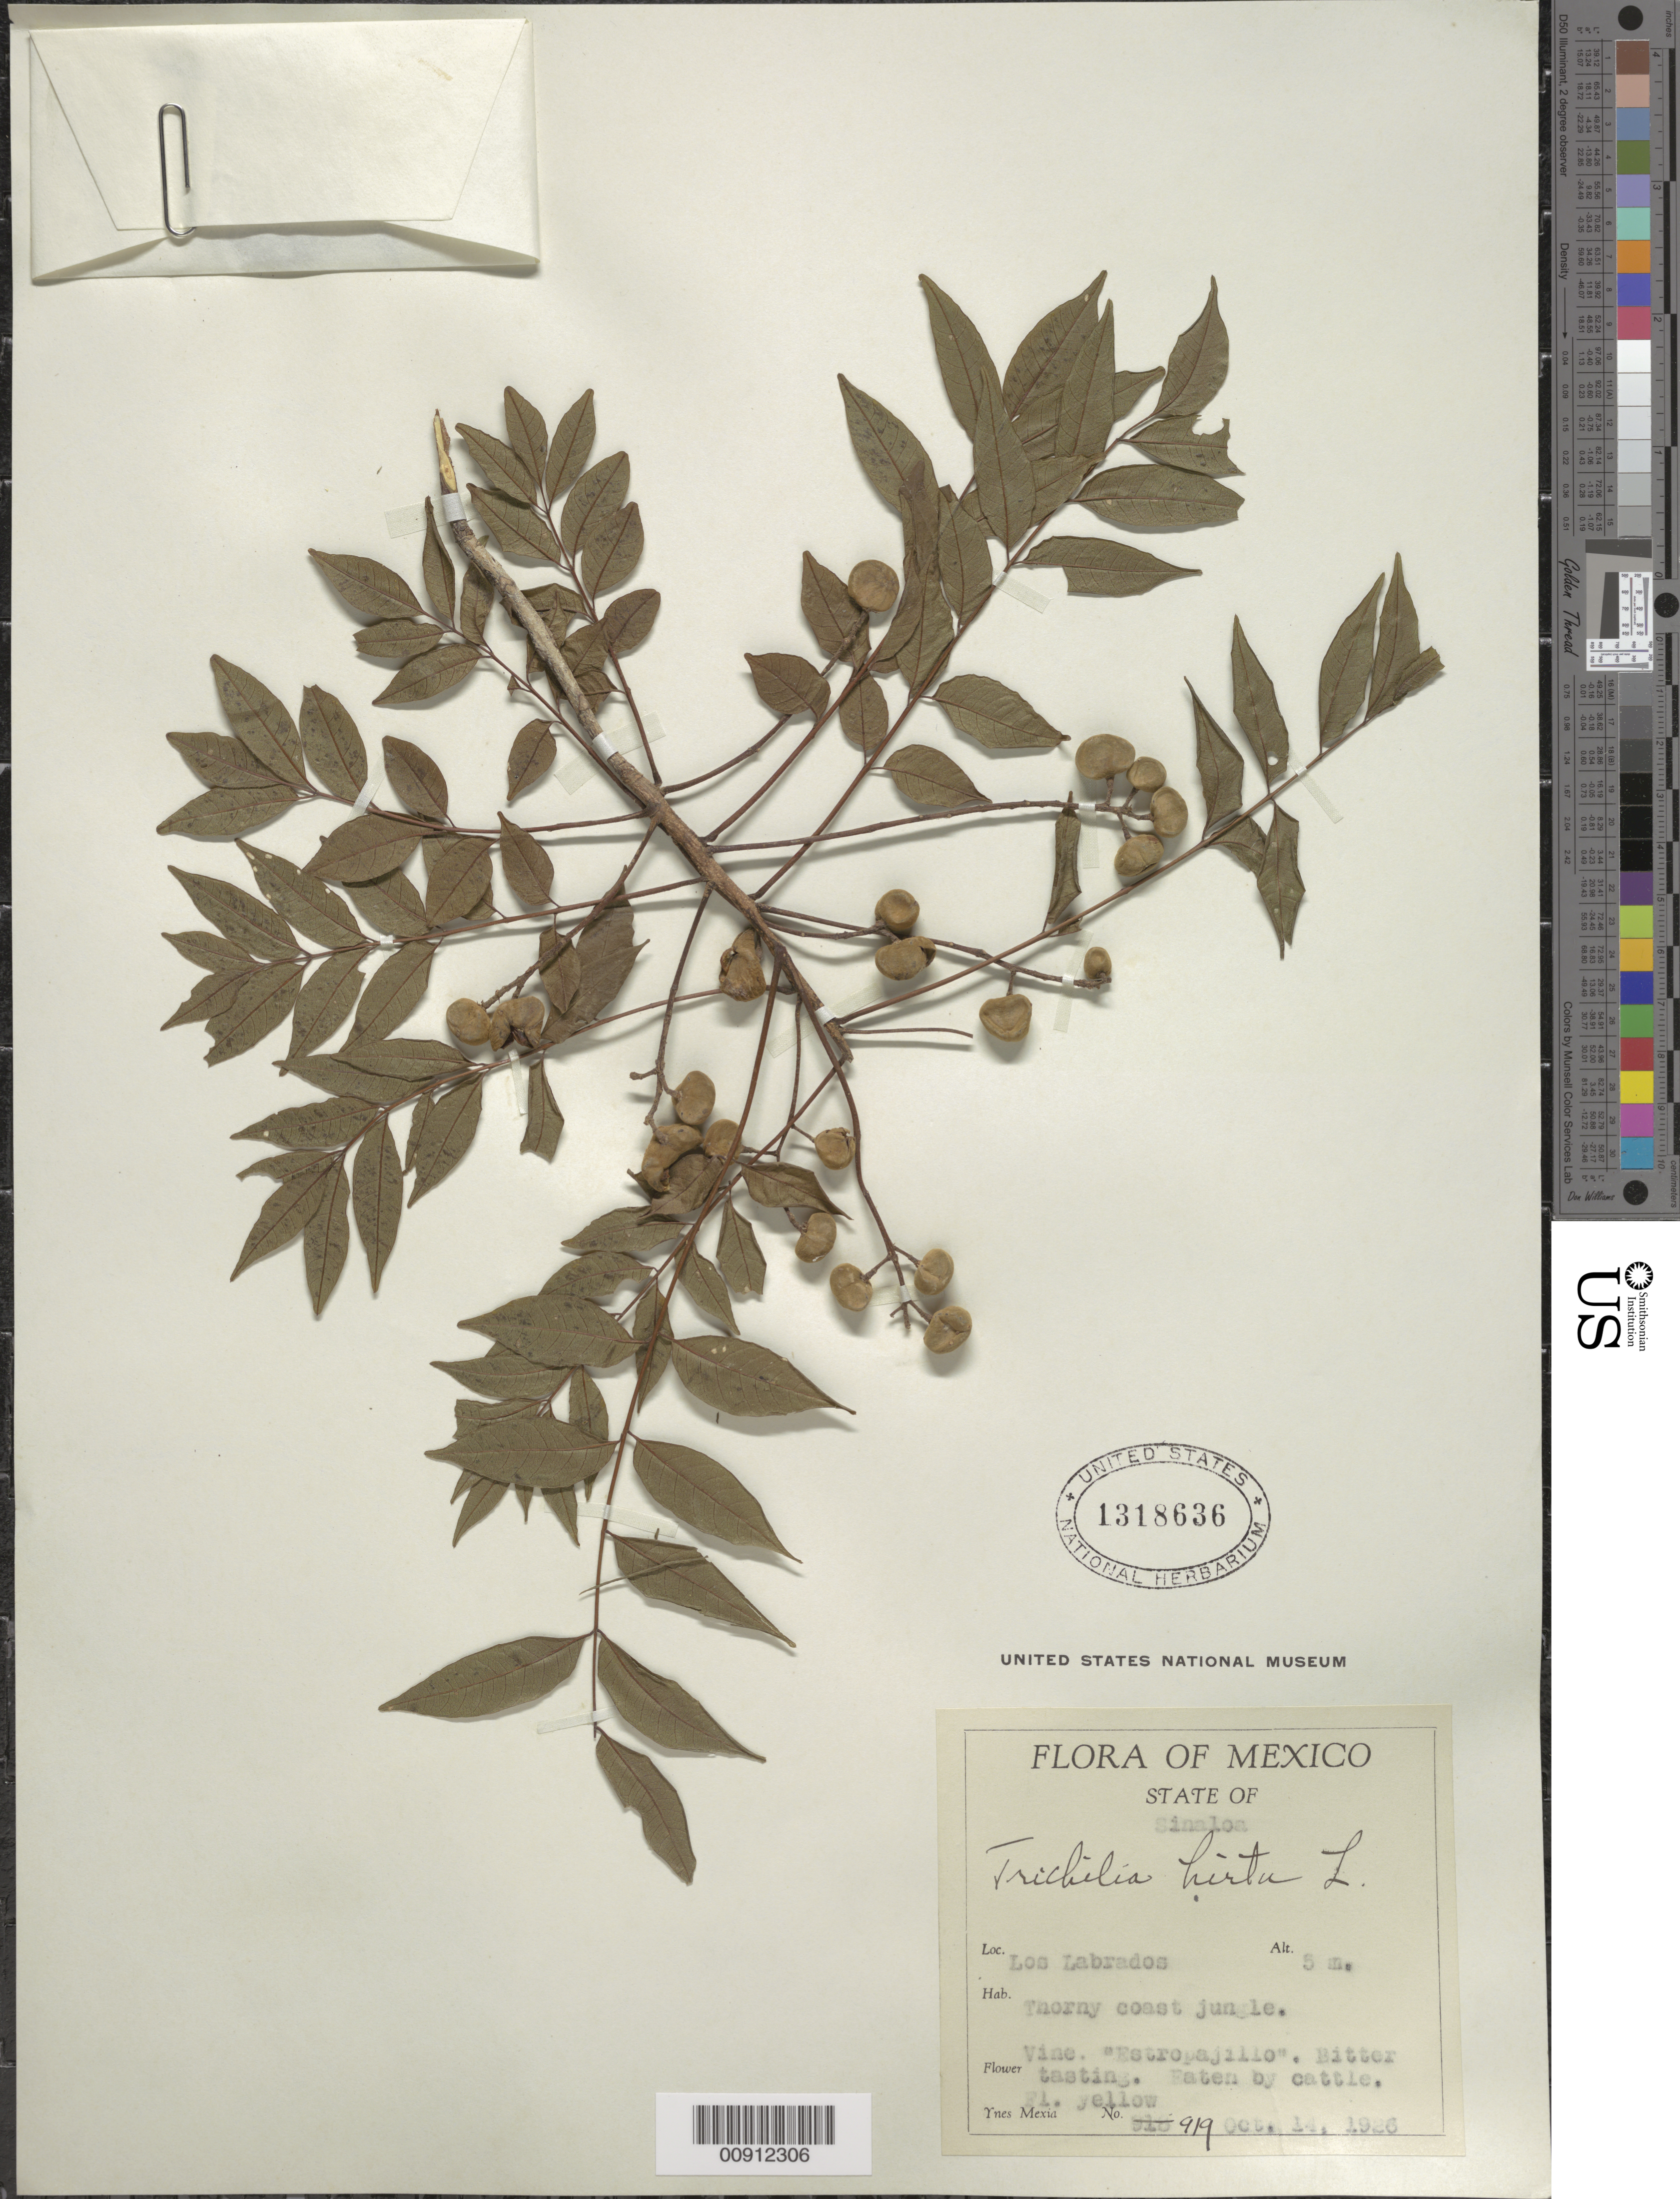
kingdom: Plantae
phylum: Tracheophyta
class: Magnoliopsida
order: Sapindales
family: Meliaceae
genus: Trichilia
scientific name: Trichilia hirta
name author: L.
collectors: Y. Mexia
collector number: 919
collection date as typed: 14 Oct 1926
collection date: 1926-10-14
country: Mexico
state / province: Sinaloa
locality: Los Labrados, State of Sinaloa.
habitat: Thorny coast jungle.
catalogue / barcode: US 1318636